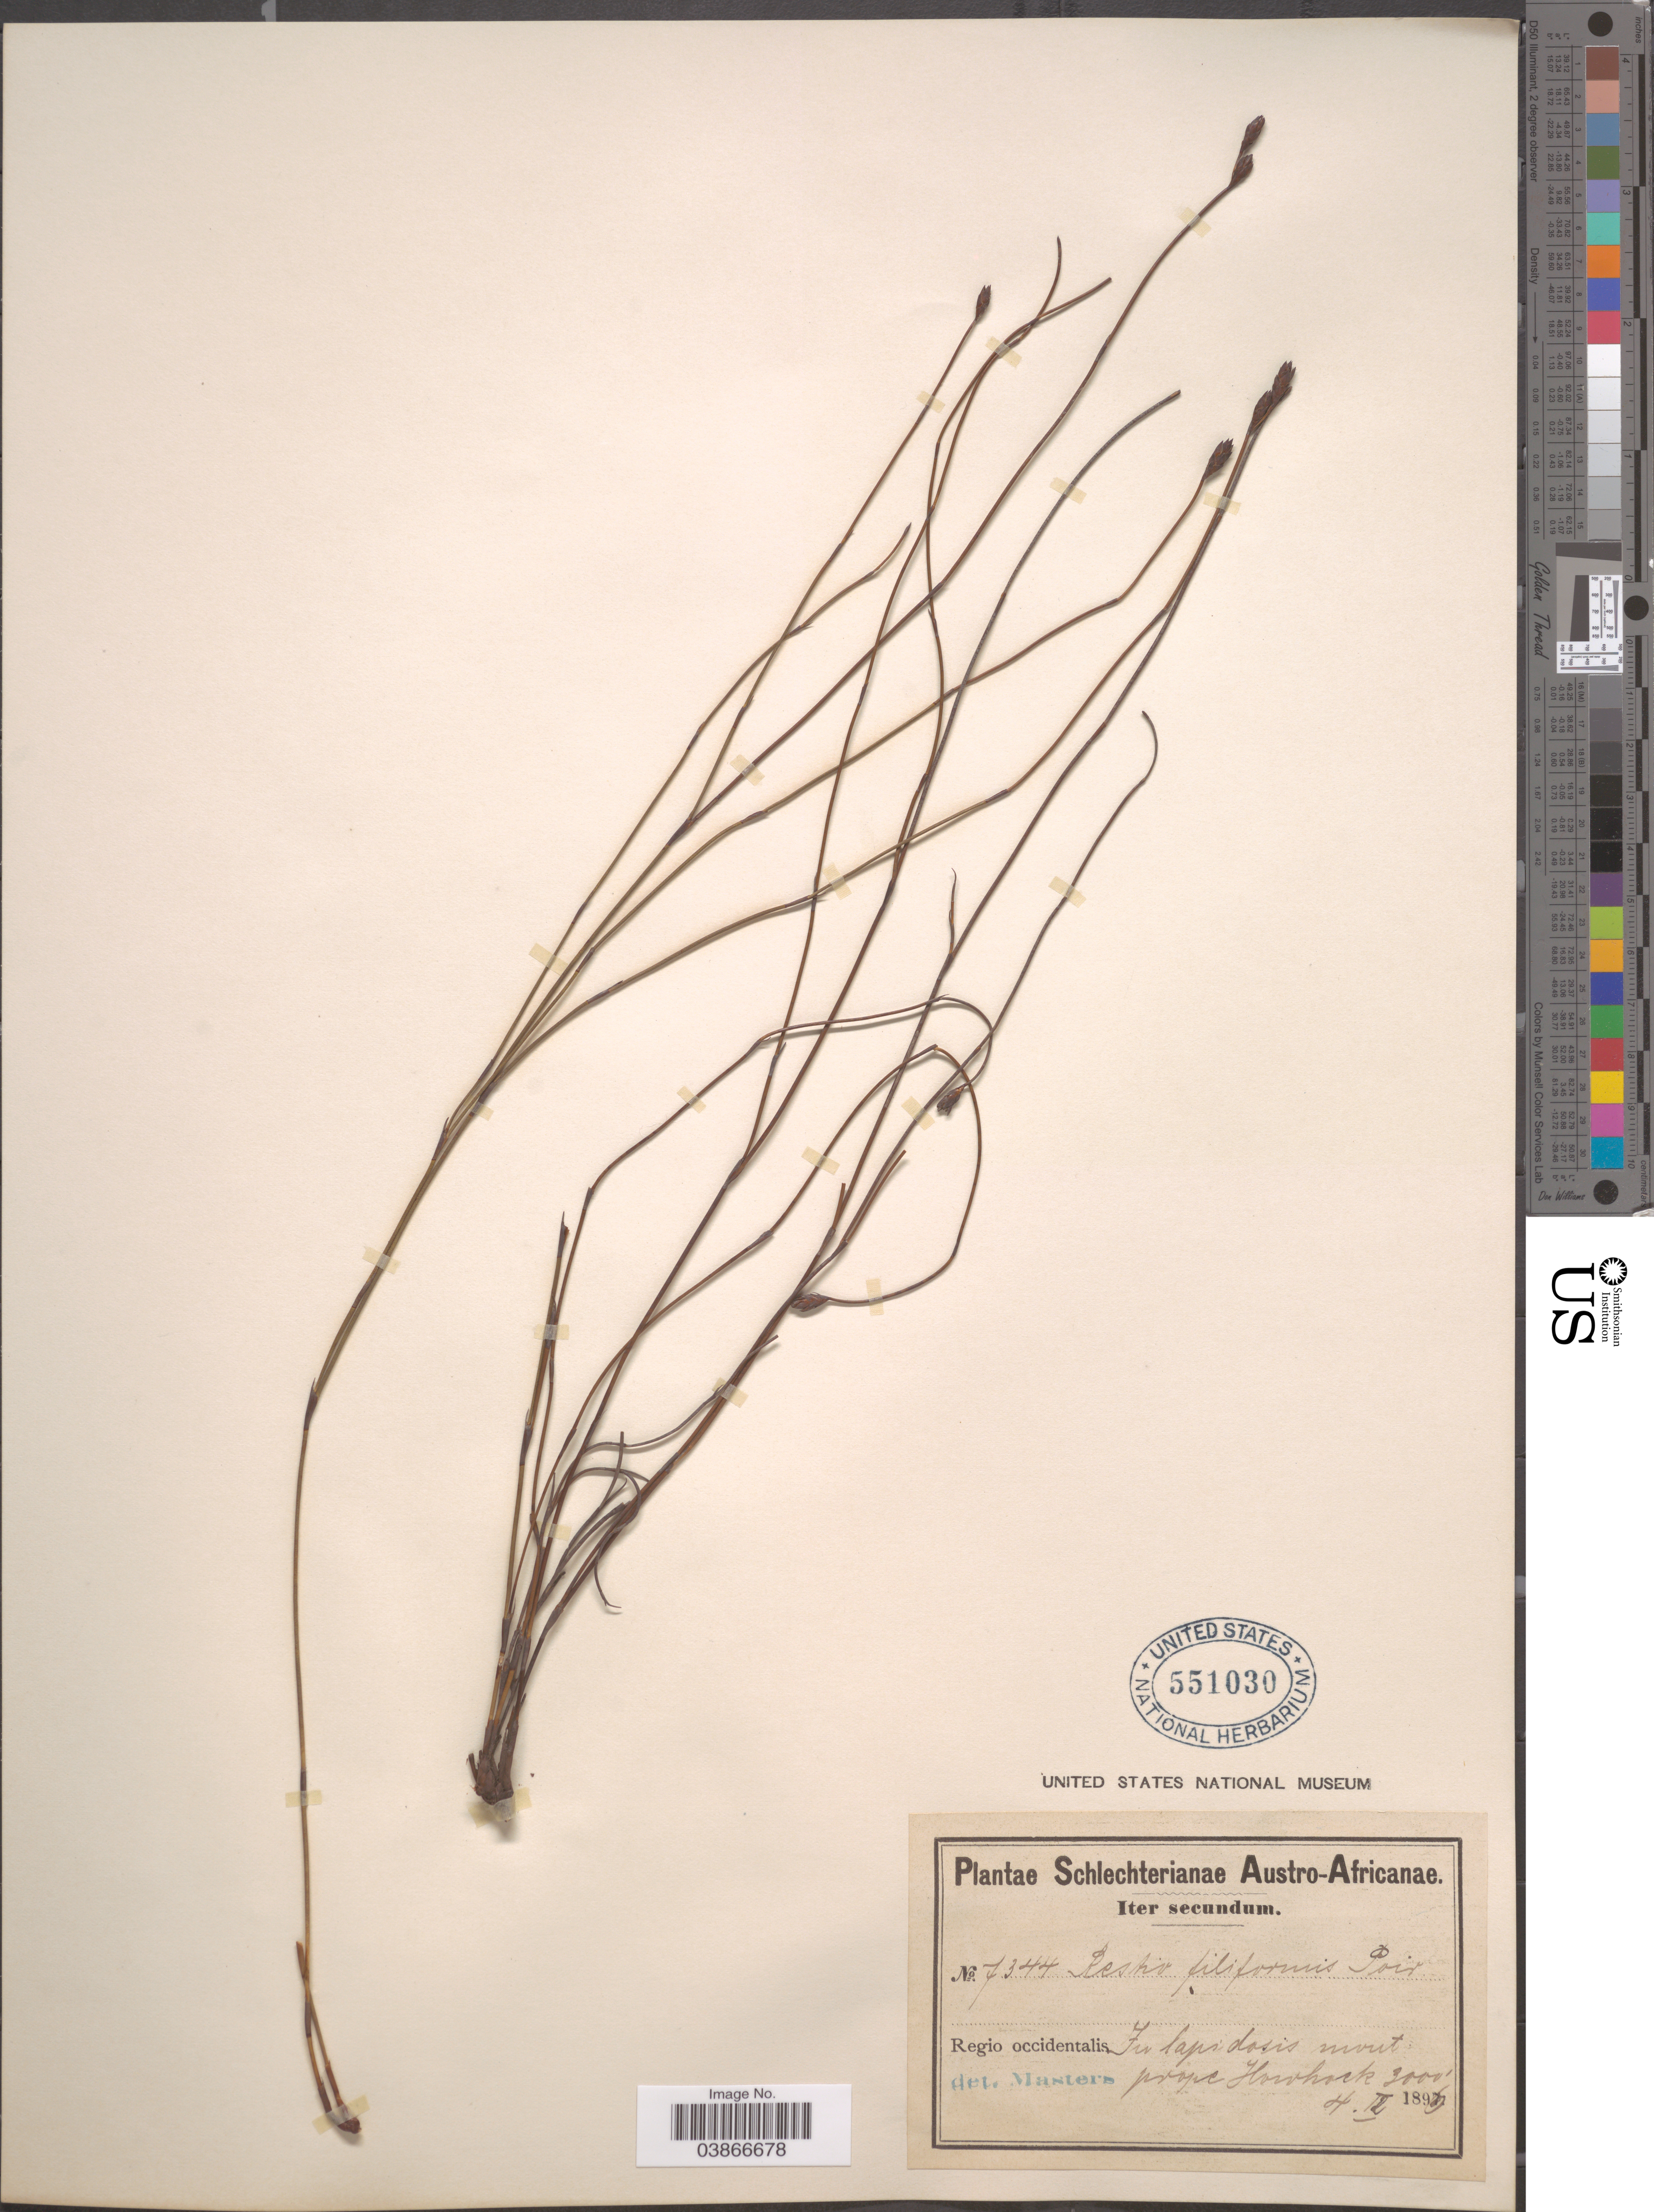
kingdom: Plantae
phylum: Tracheophyta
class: Liliopsida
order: Poales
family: Restionaceae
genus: Restio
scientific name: Restio filiformis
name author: Poir.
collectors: Schlechter, --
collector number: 7344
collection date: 1896-09-04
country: South Africa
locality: Austro-Africanæ. Regio occidentalis In lapidosis mont. prope Howhoek.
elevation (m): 914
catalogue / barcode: US 551030